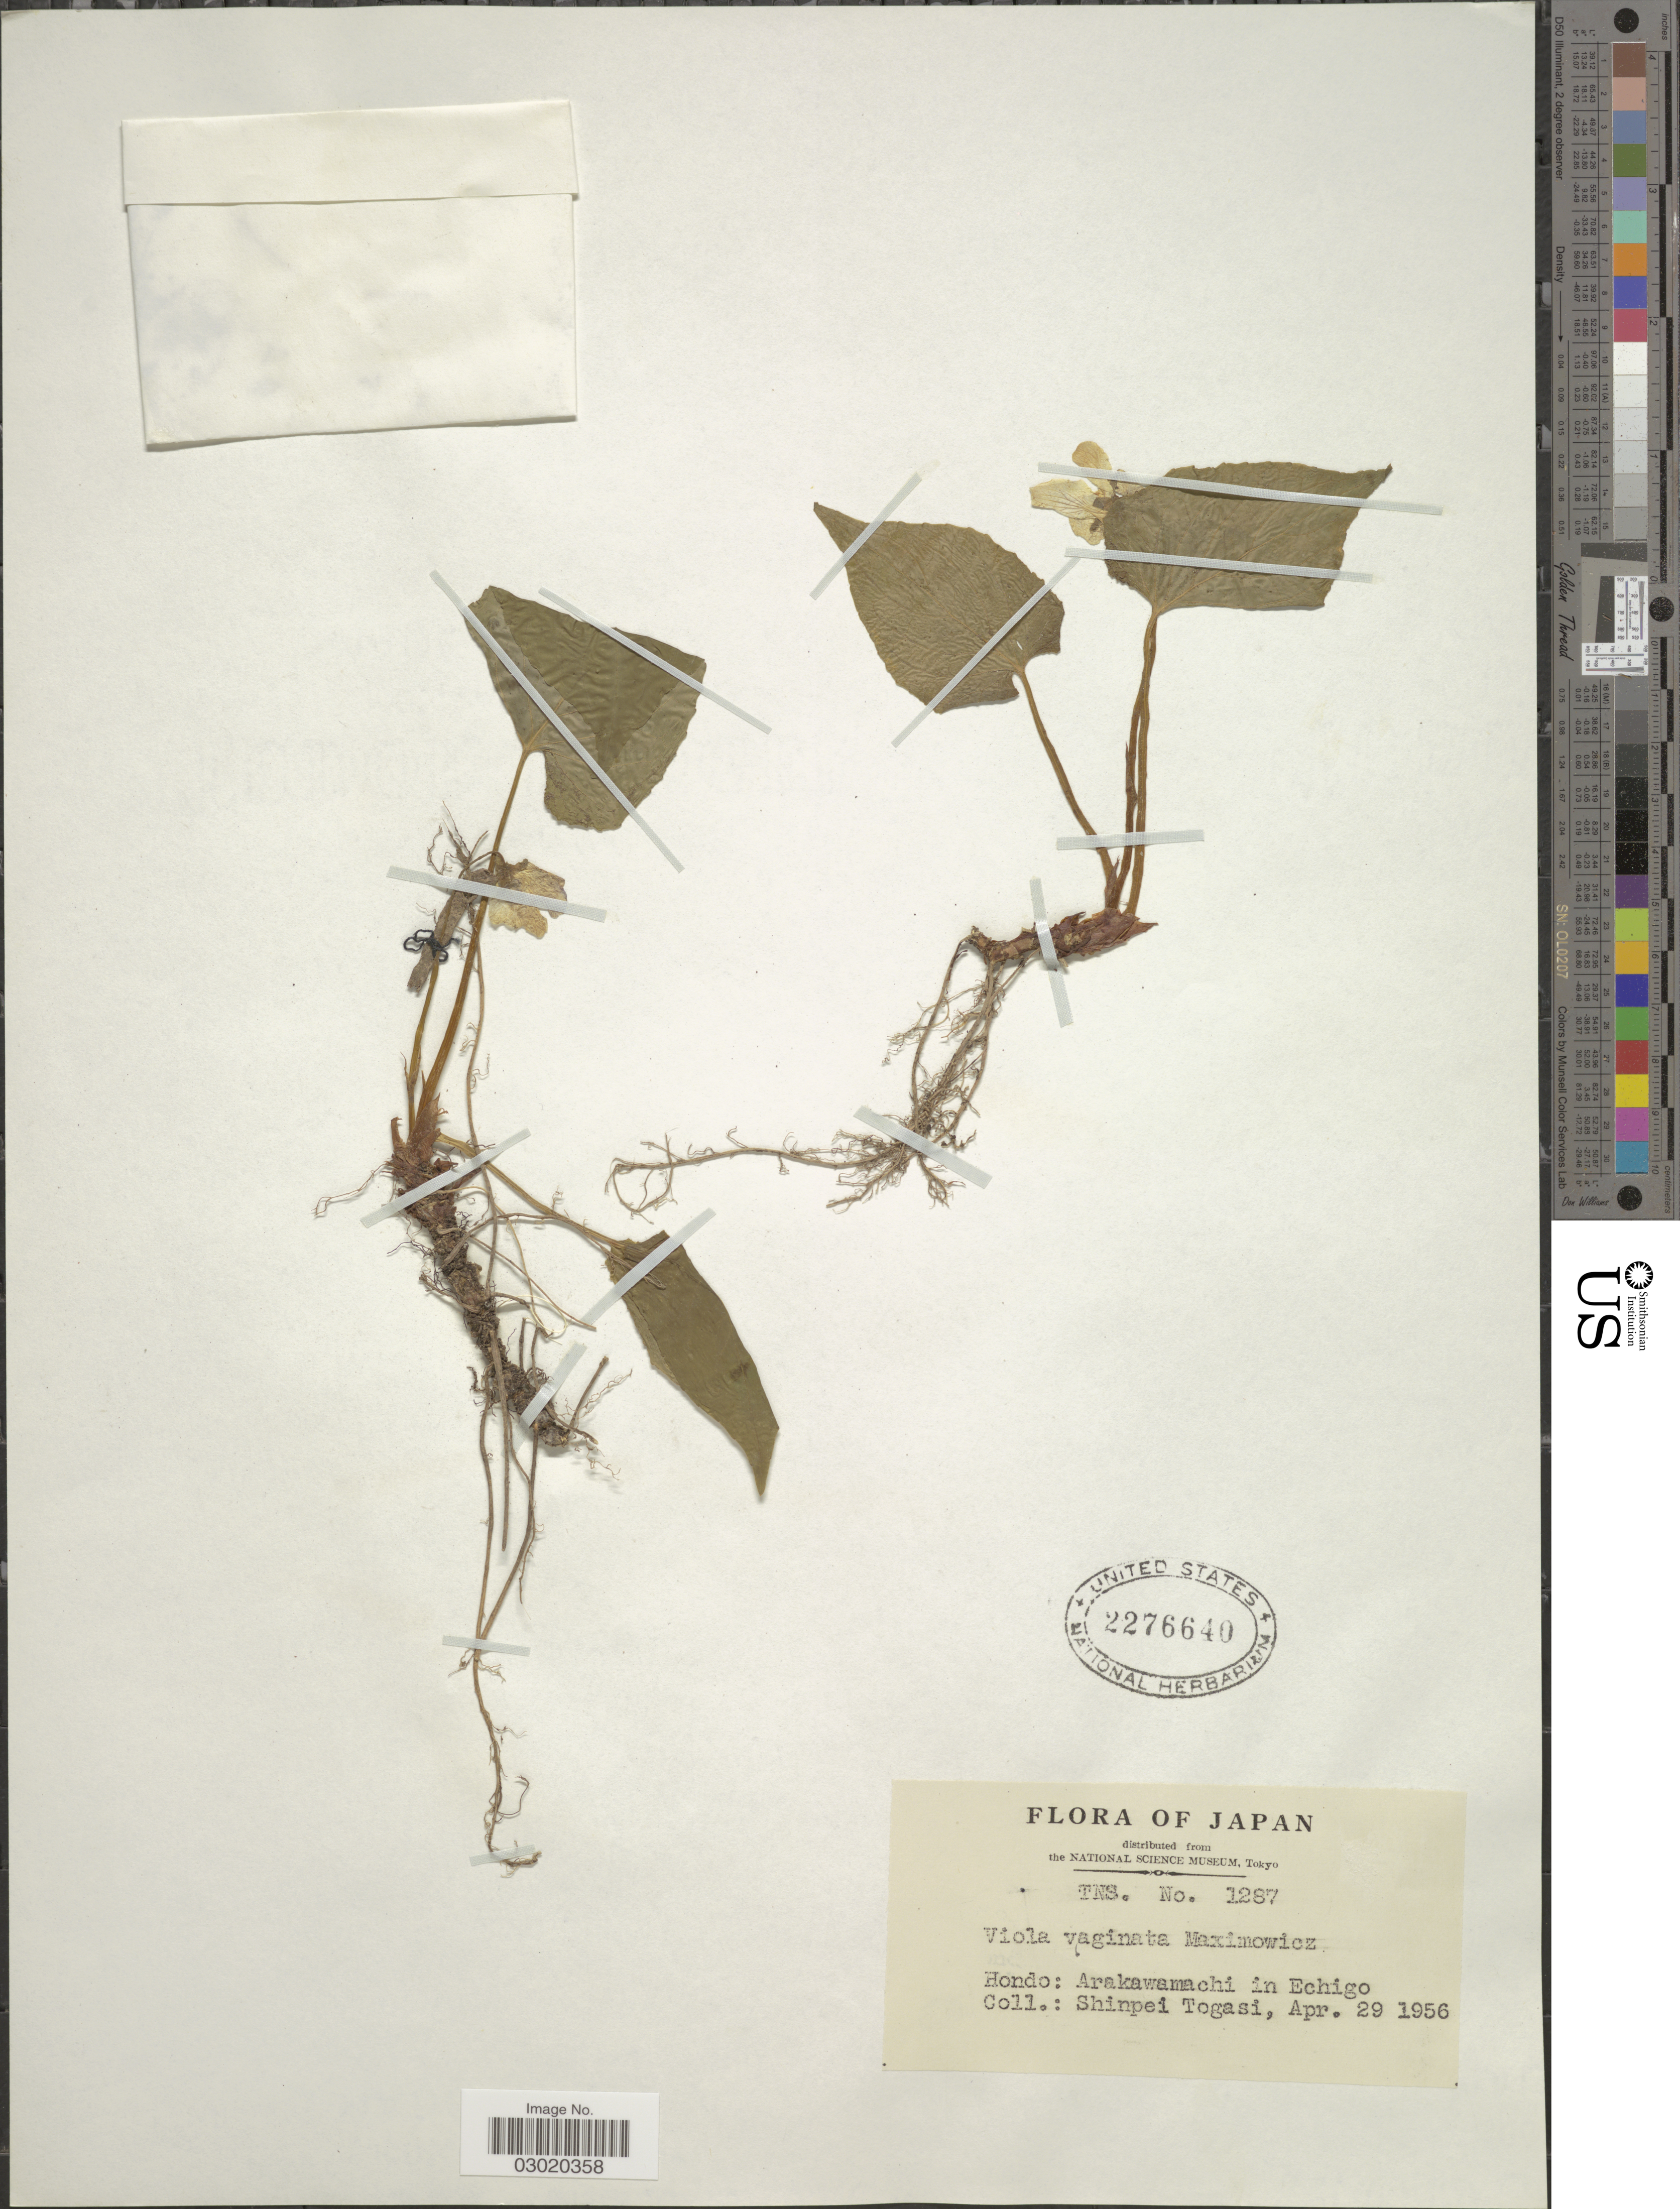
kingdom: Plantae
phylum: Tracheophyta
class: Magnoliopsida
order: Malpighiales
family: Violaceae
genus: Viola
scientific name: Viola vaginata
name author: Maxim.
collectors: S. Togasi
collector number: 1287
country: Japan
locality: Hondo: Arakawamachi in Echigo.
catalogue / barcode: US 2276640